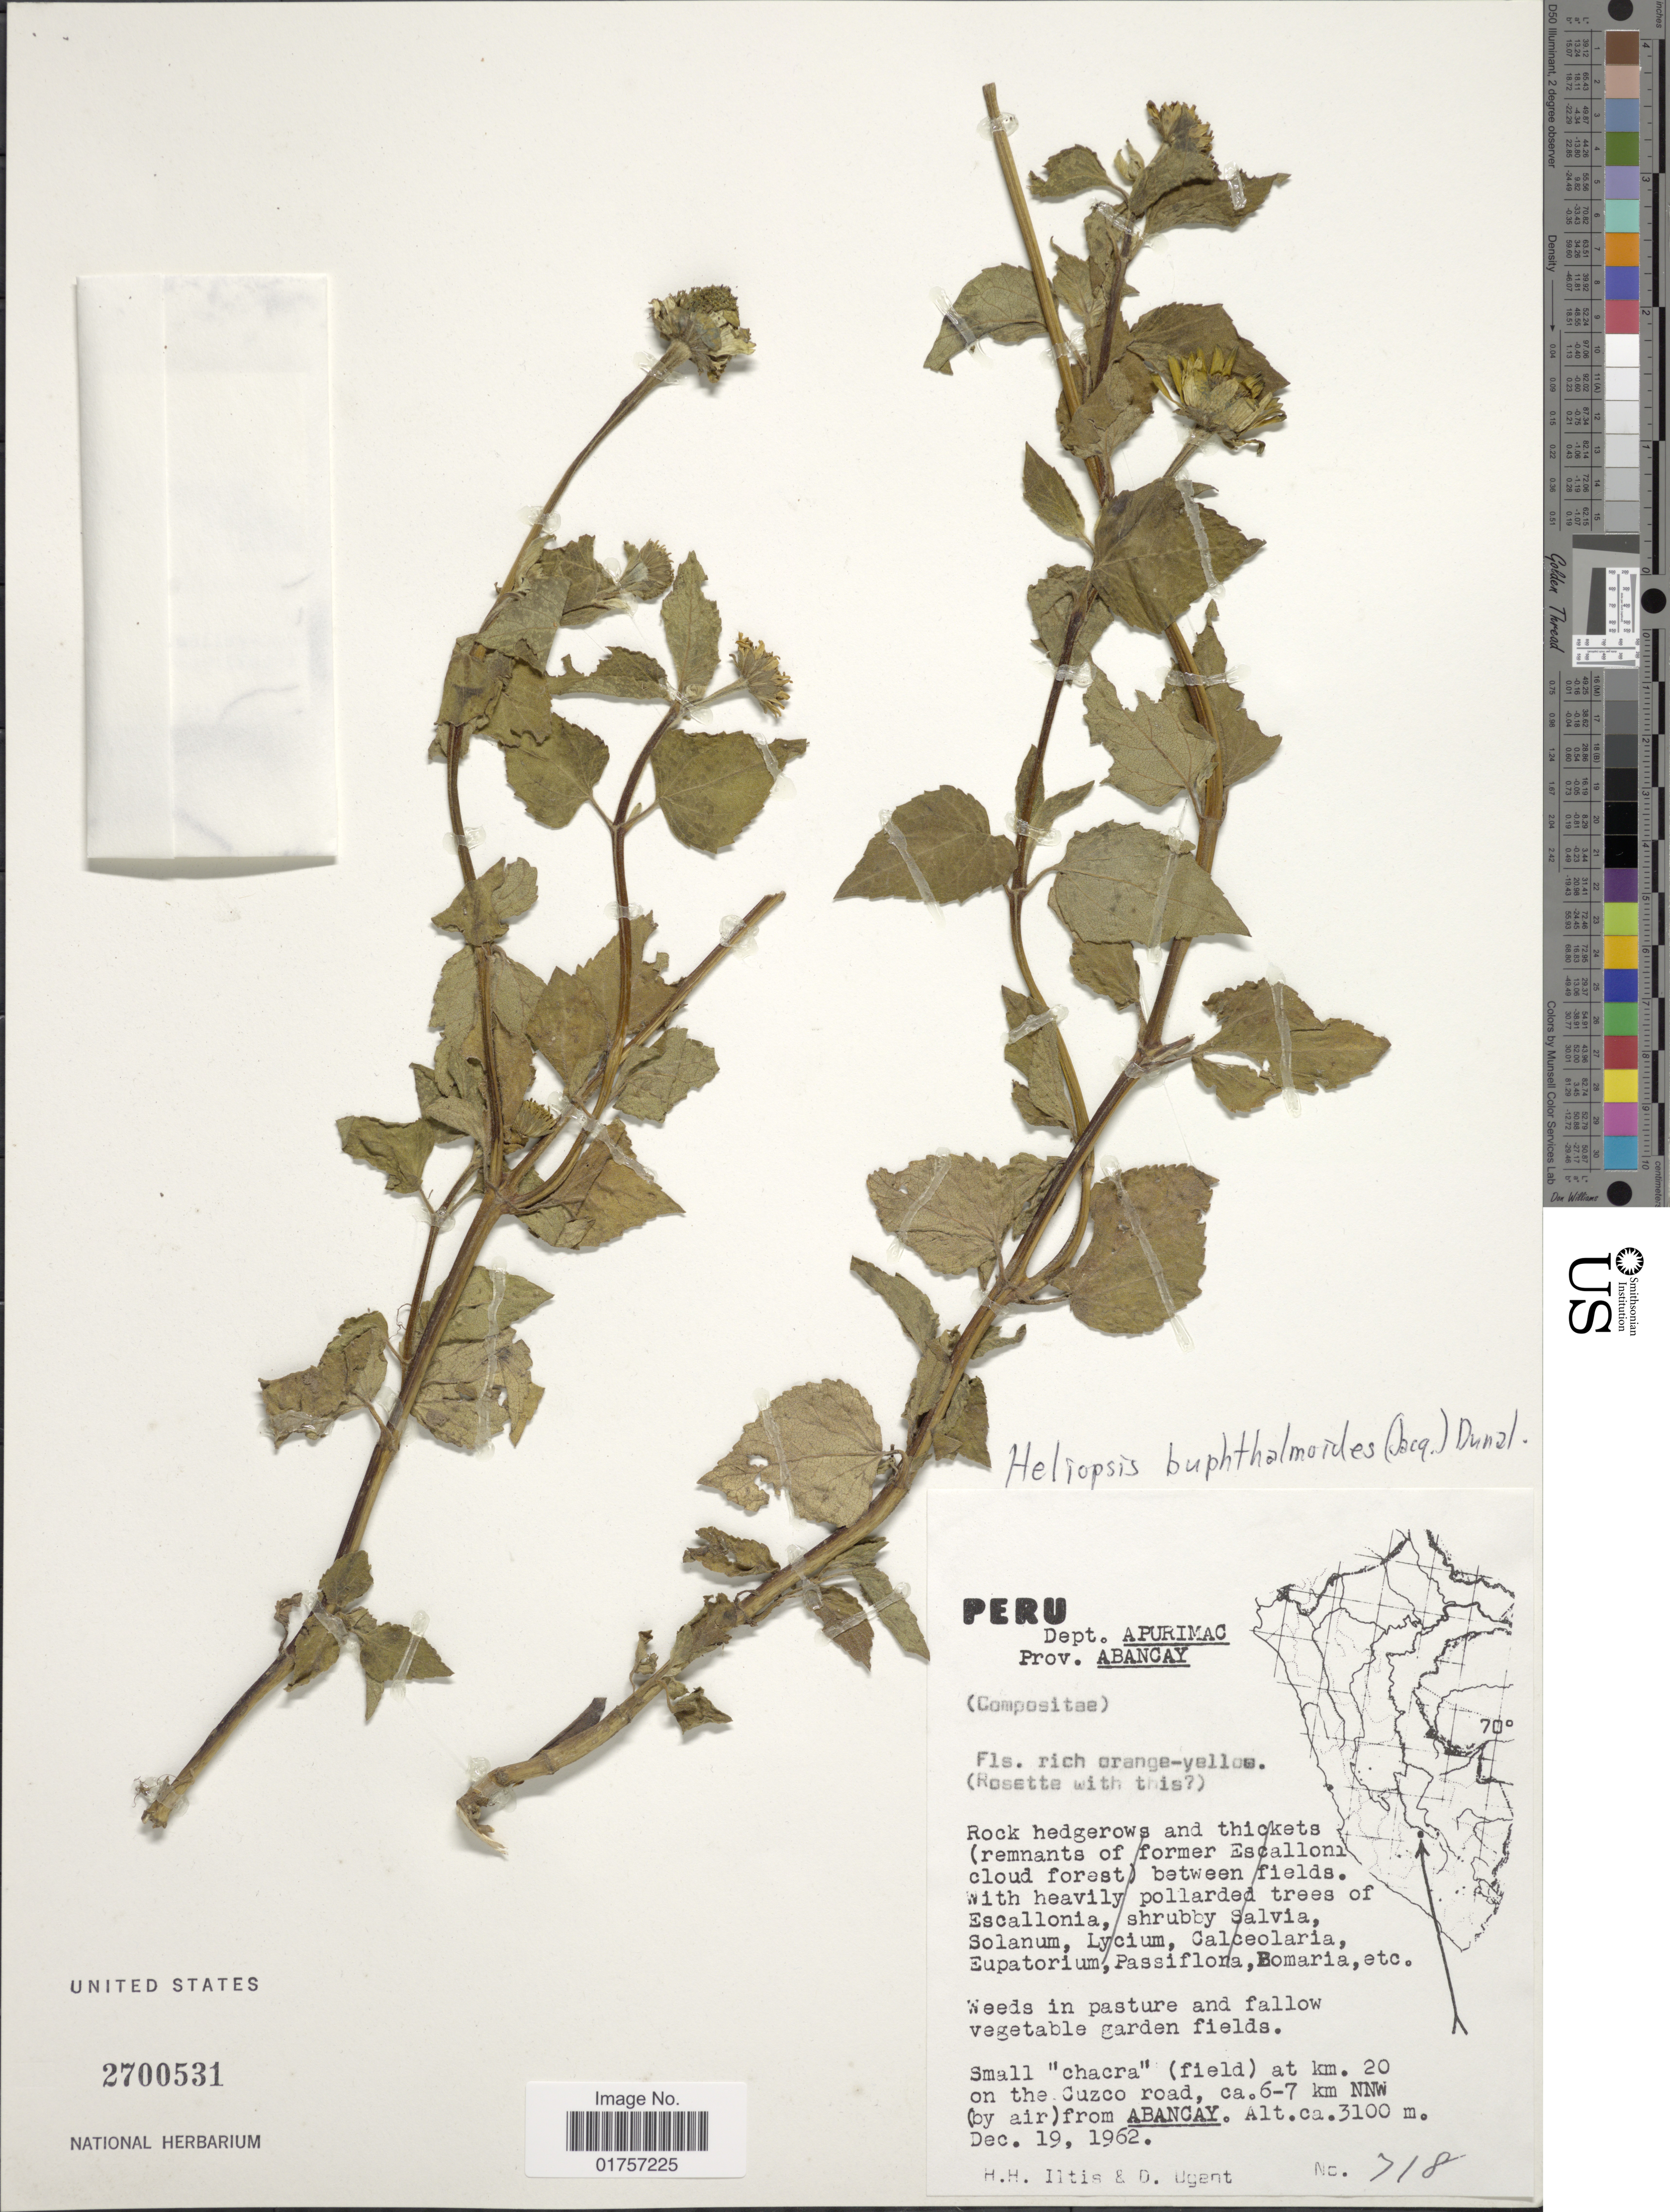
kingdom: Plantae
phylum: Tracheophyta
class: Magnoliopsida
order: Asterales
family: Asteraceae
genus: Heliopsis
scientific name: Heliopsis buphthalmoides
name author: (Jacq.) Dunal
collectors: H. H. Iltis & D. Ugent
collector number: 718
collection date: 1962-12-19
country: Peru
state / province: Apurímac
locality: Prov. Abancay. Small "chacra" (field) at km. 20 on the Cuzco road, ca. 6-7 km NNW (by air) from Abancay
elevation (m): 3100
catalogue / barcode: US 2700531